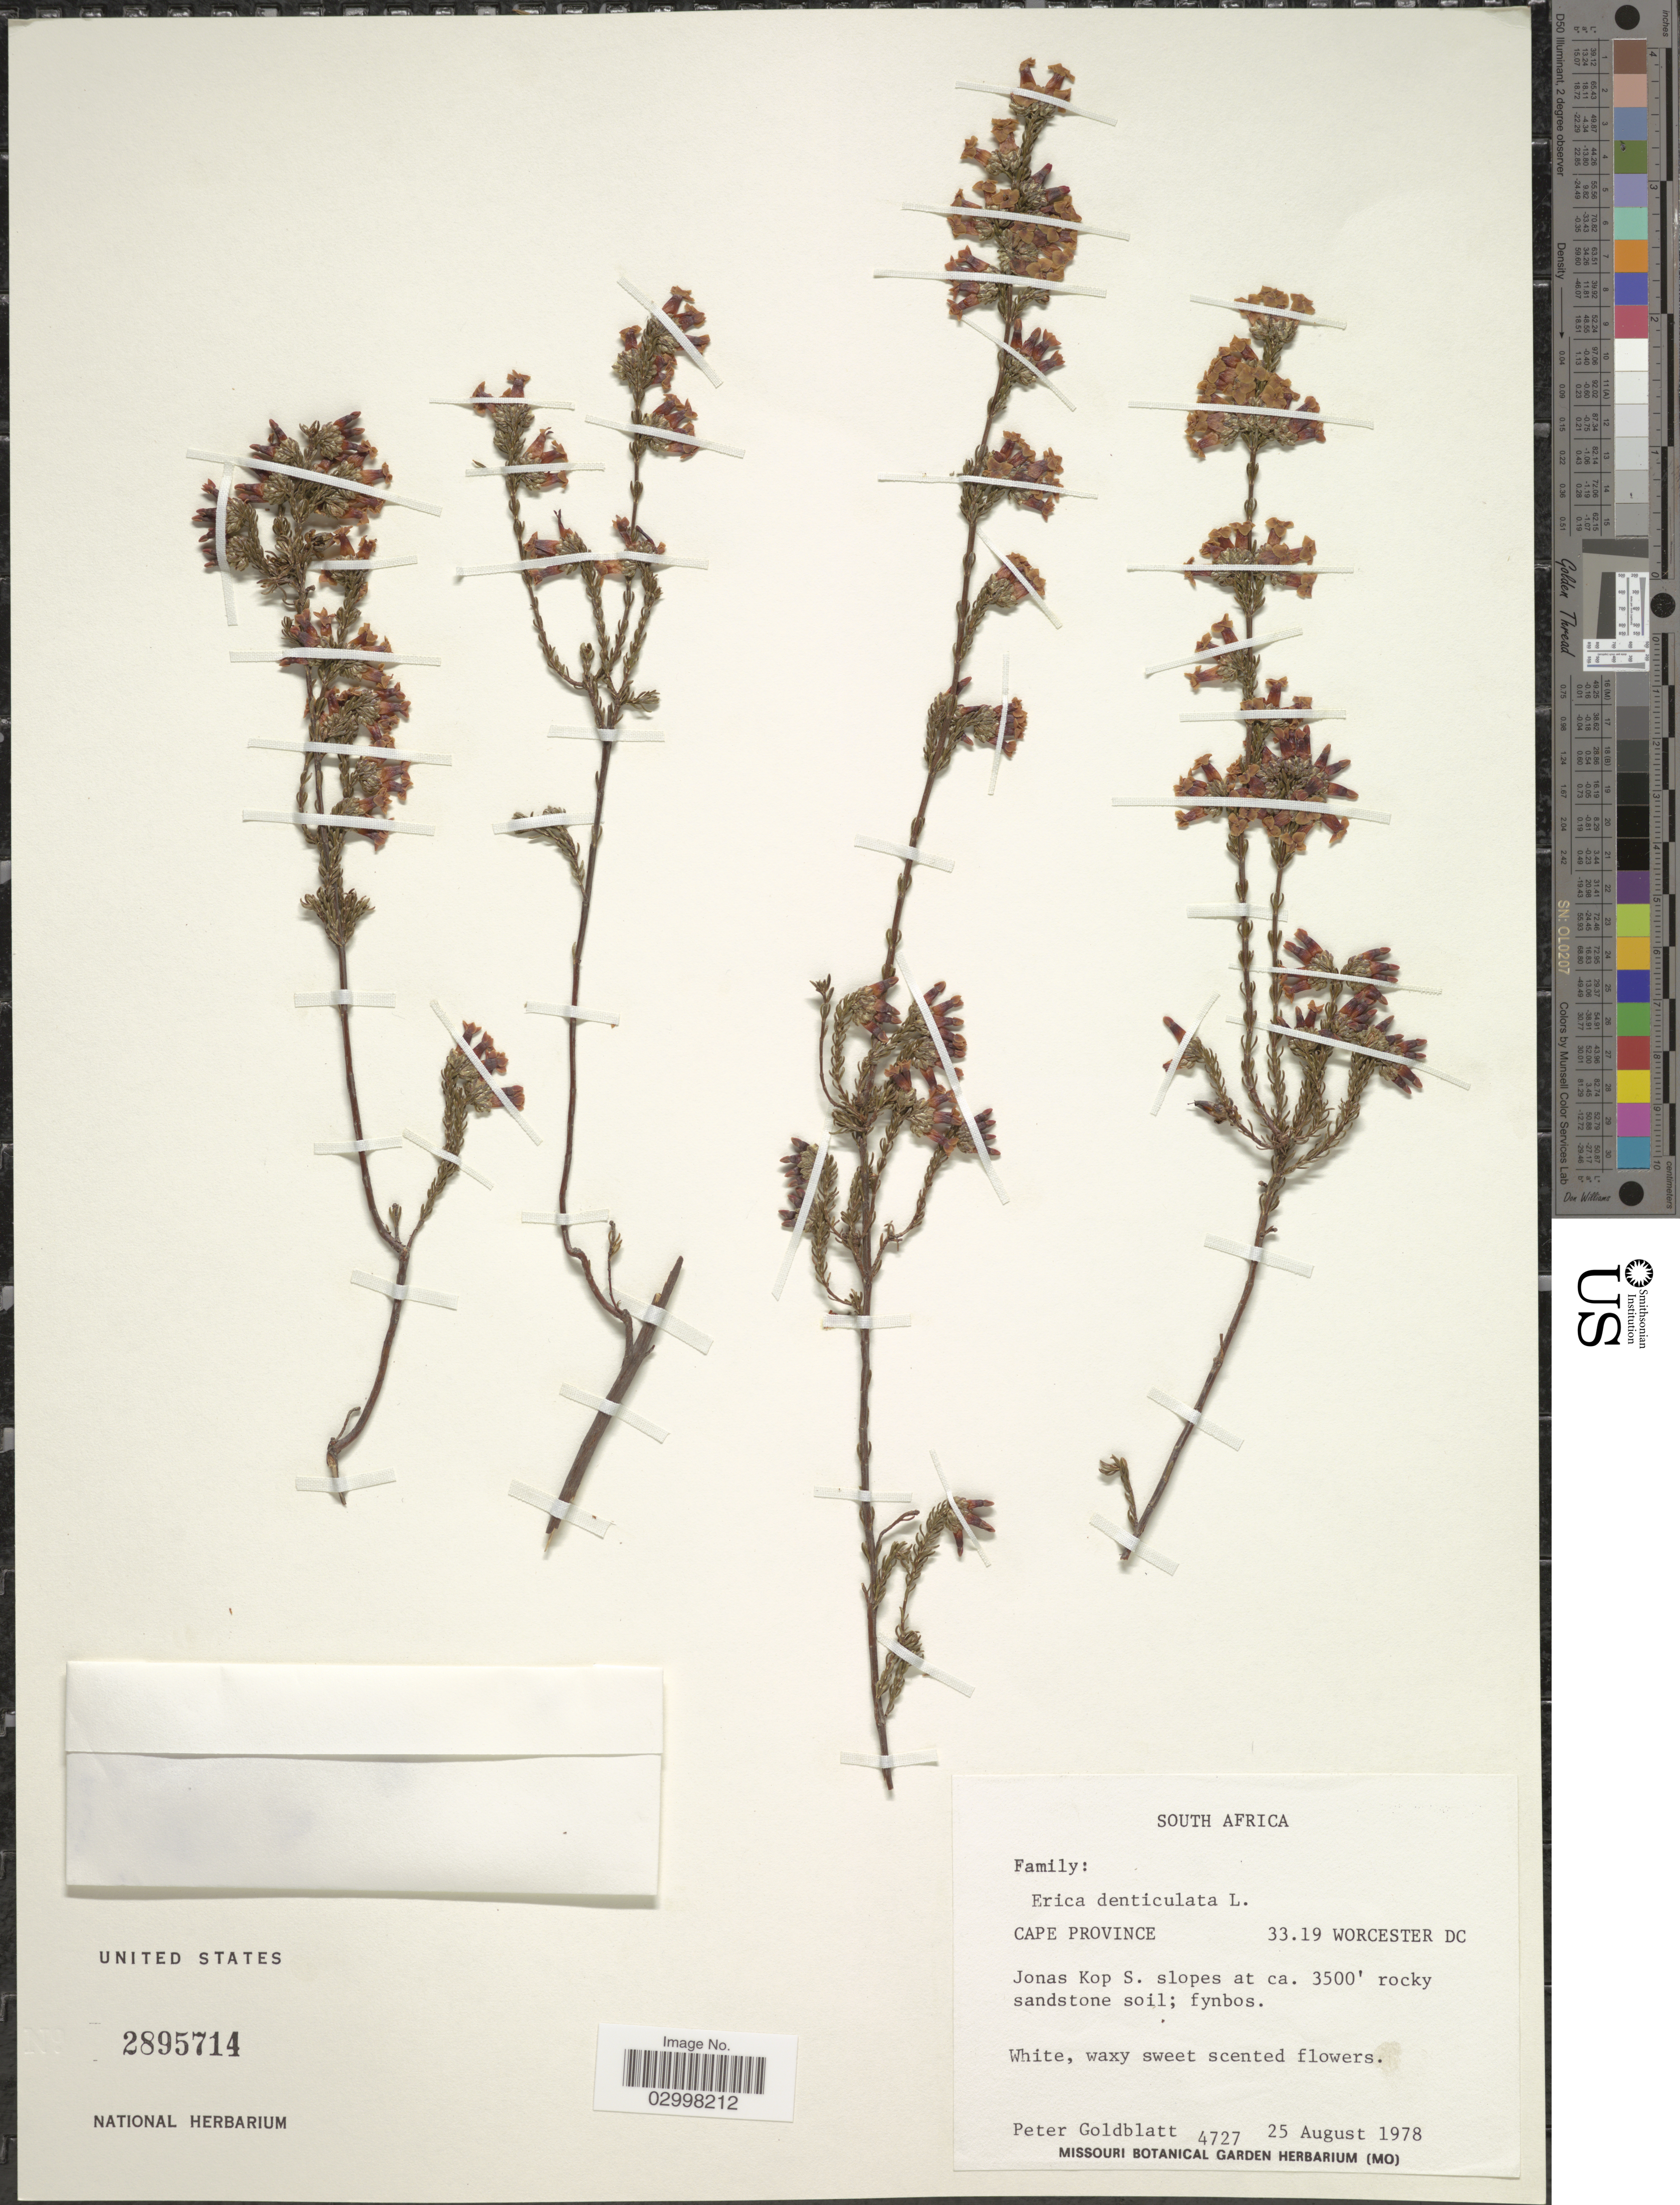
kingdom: Plantae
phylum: Tracheophyta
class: Magnoliopsida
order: Ericales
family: Ericaceae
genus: Erica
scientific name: Erica denticulata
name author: L.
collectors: P. Goldblatt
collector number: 4727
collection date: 1978-08-25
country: South Africa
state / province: Western Cape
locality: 33.19 Worcester DC. Jonas Kop S. slopes.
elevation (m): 1067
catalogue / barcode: US 2895714